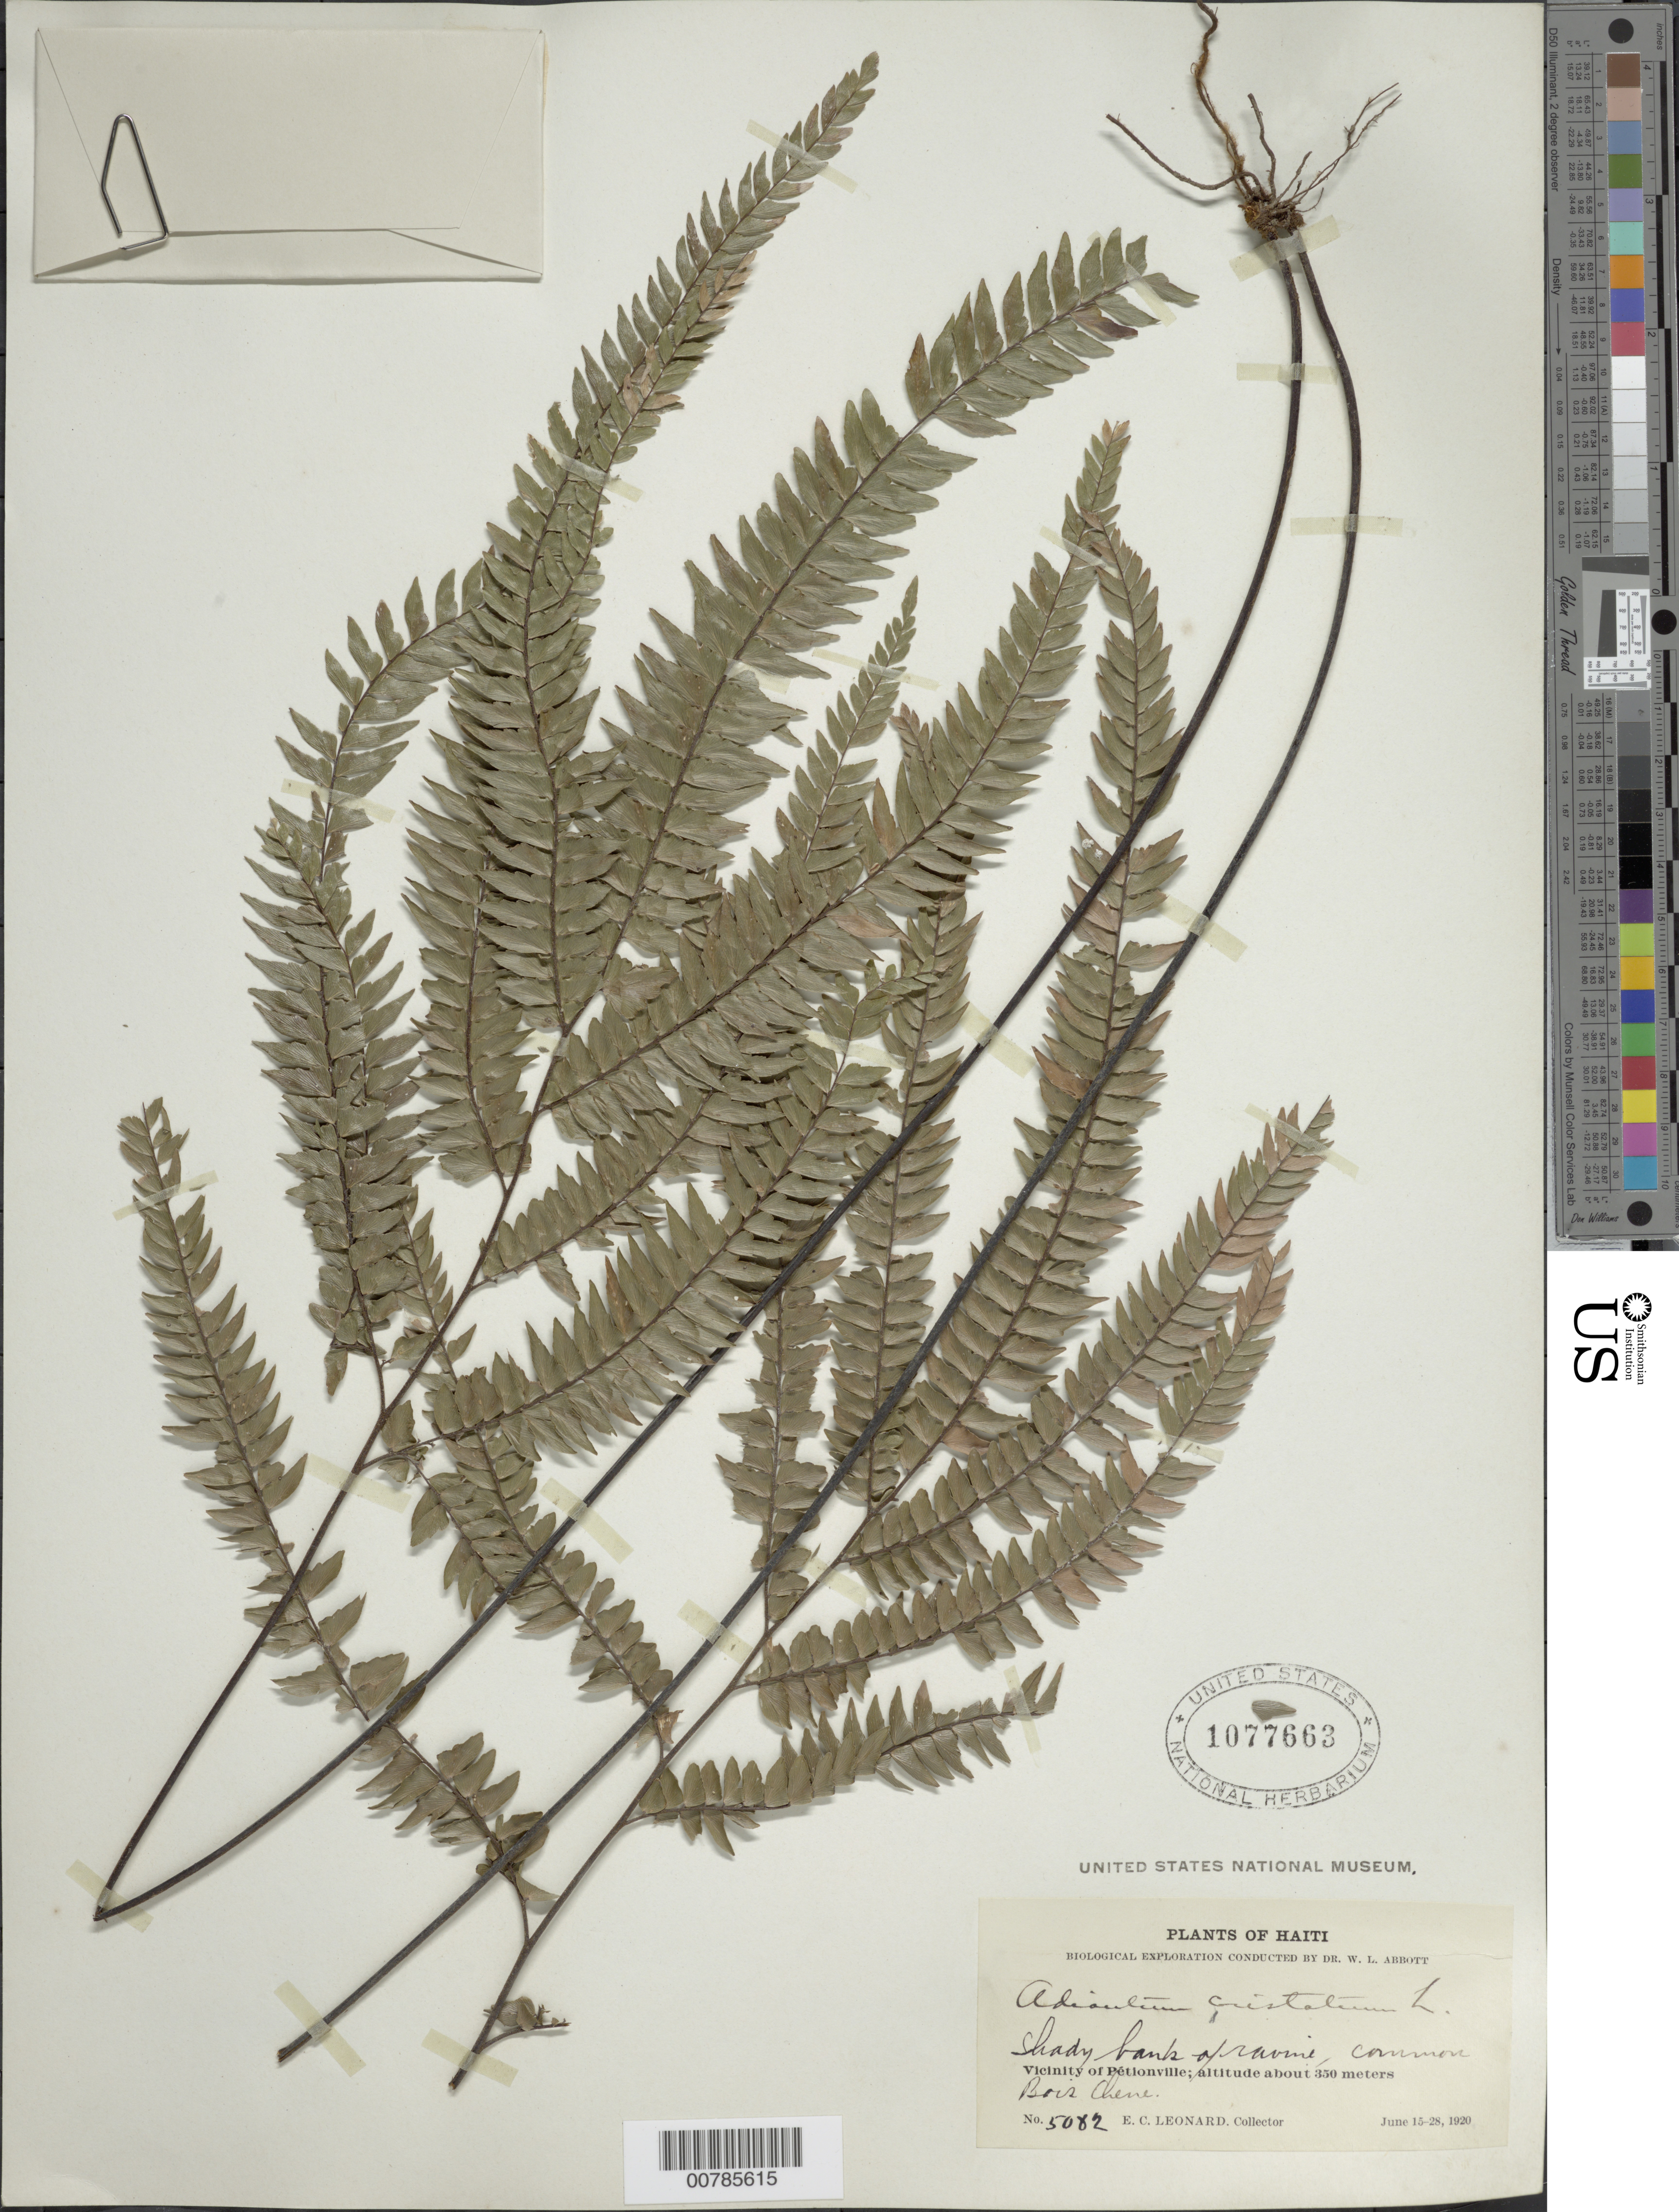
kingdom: Plantae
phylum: Tracheophyta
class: Polypodiopsida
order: Polypodiales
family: Pteridaceae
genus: Adiantum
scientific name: Adiantum pyramidale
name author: (L.) Willd.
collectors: E. C. Leonard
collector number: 5082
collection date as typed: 15 Jun 1920 to 28 Jun 1920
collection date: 1920-06-15/1920-06-28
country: Haiti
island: Hispaniola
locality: Pétionville, vicinity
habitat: Shady banks of ravine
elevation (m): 350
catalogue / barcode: US 1077663